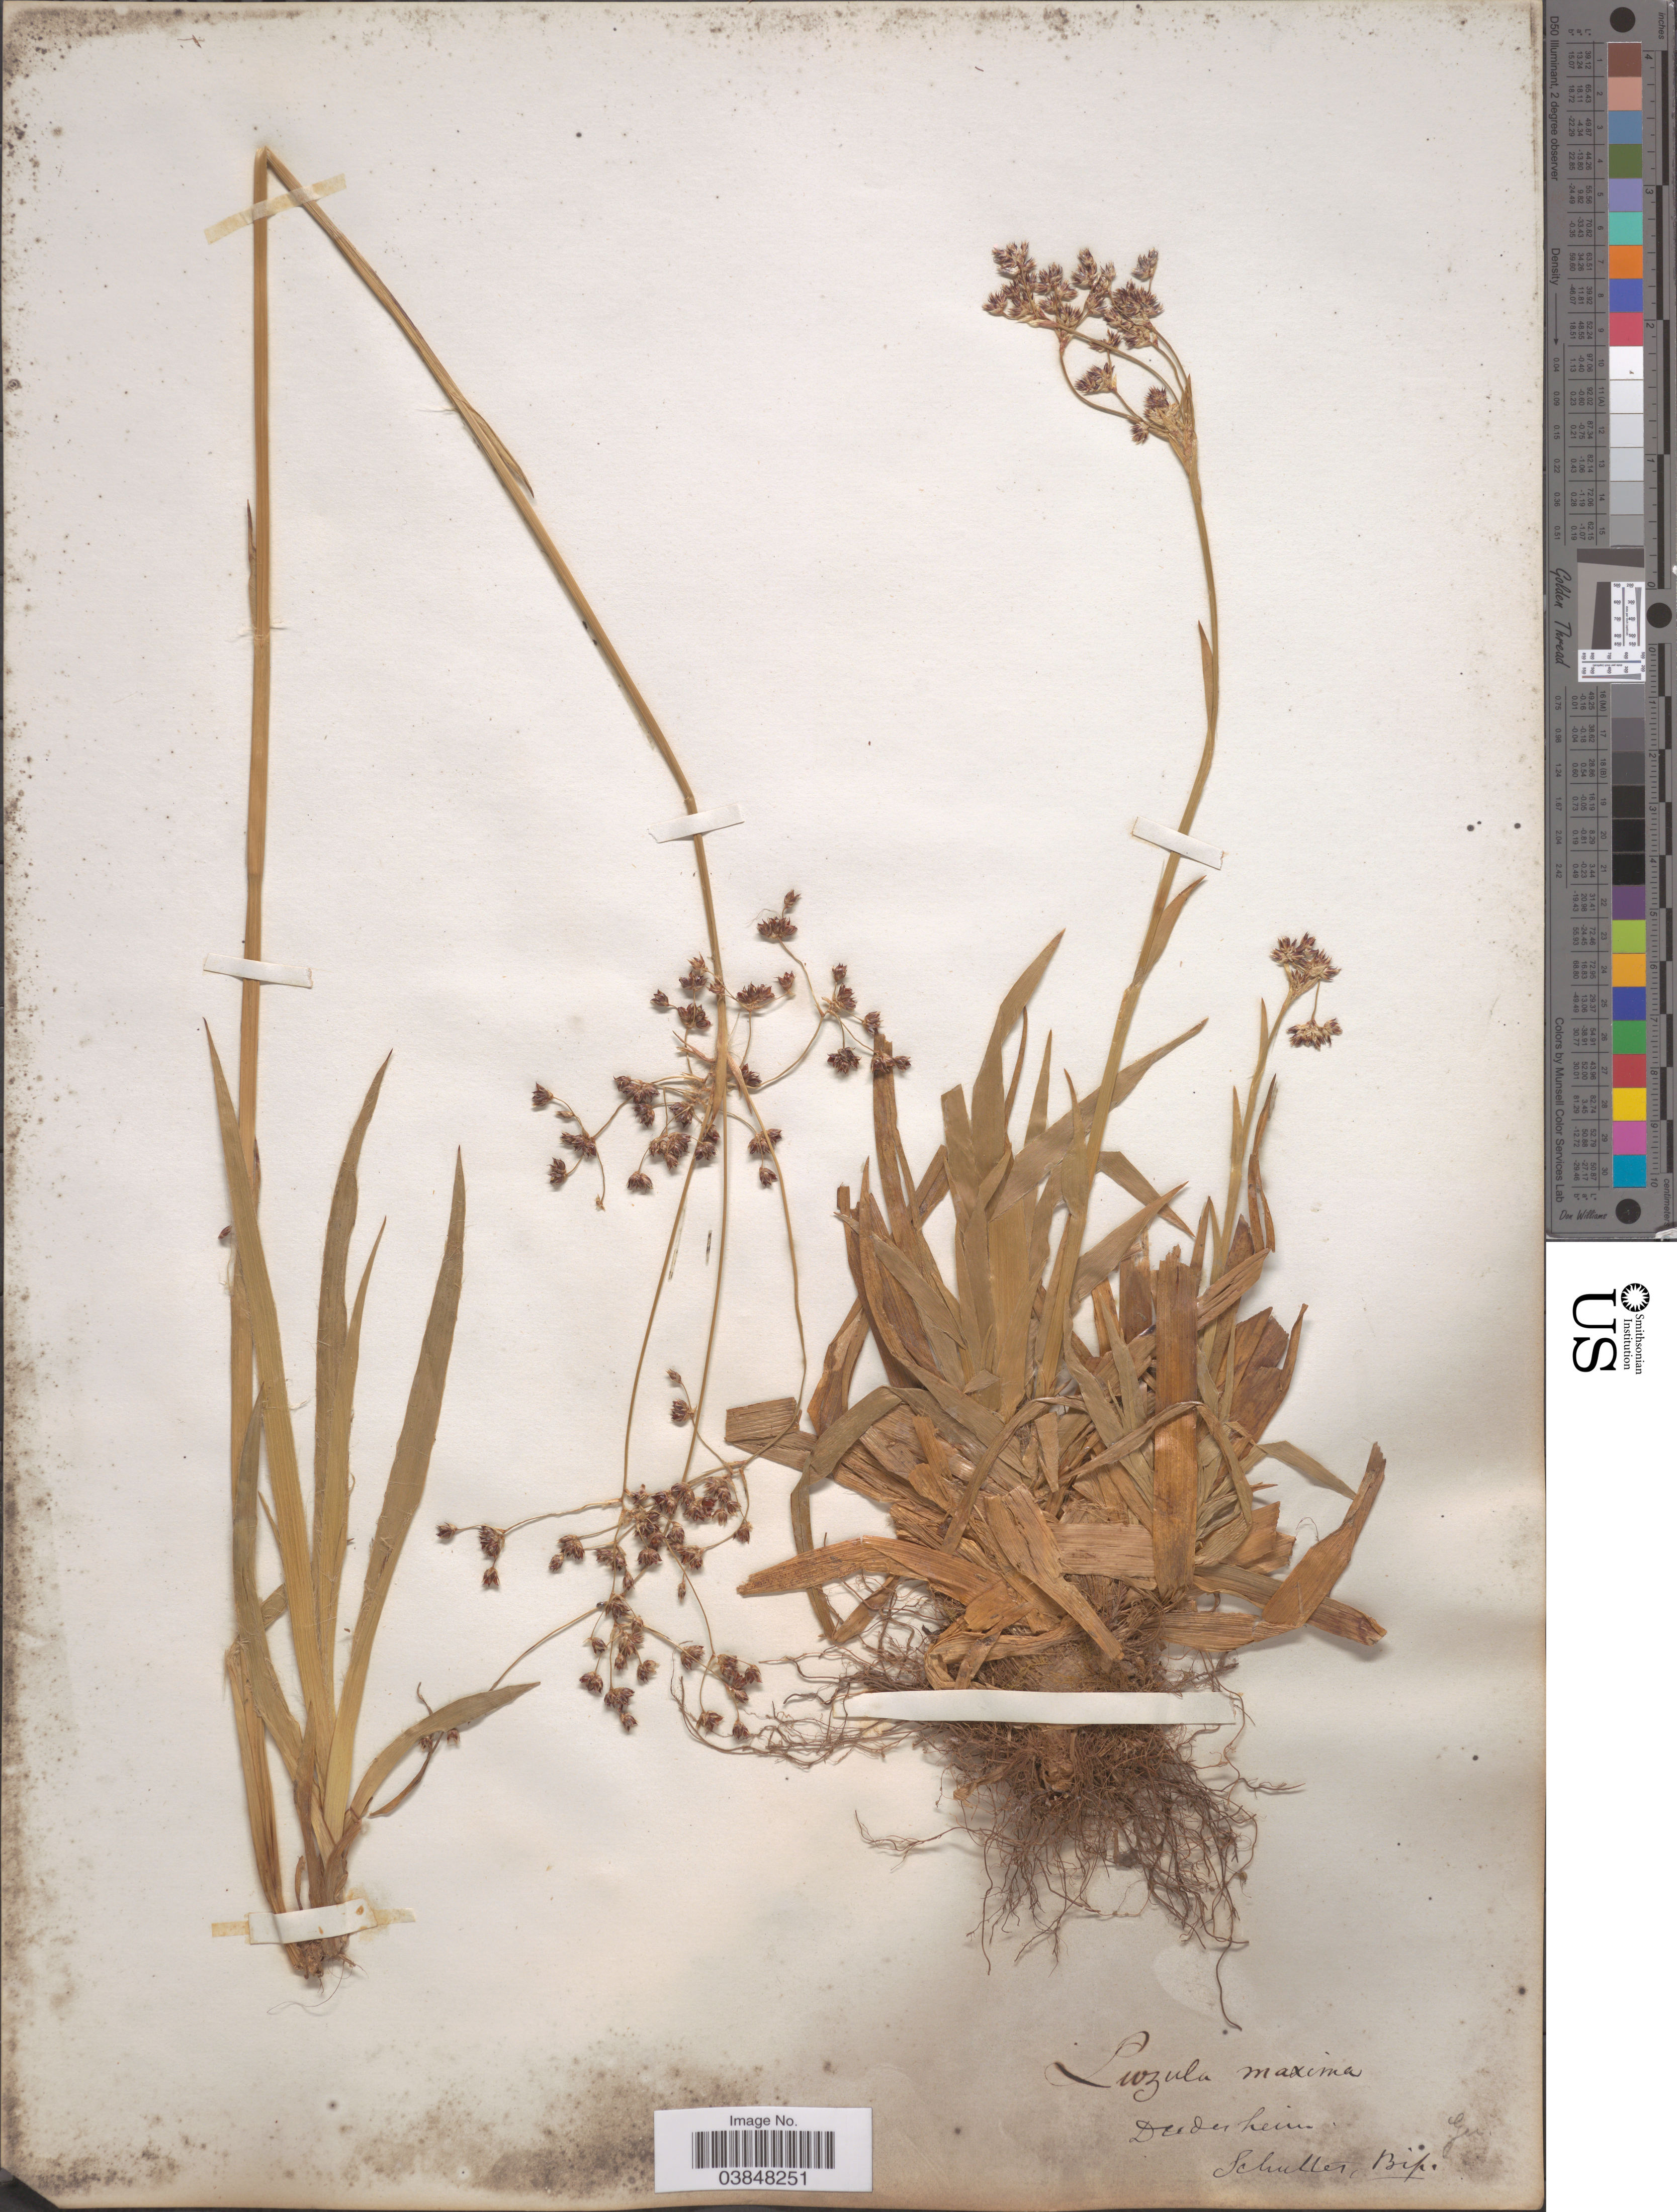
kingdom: Plantae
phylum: Tracheophyta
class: Liliopsida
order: Poales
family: Juncaceae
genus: Luzula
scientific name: Luzula sylvatica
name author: (Huds.) Gaudin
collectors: -- Schultes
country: Germany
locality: Deidesheim